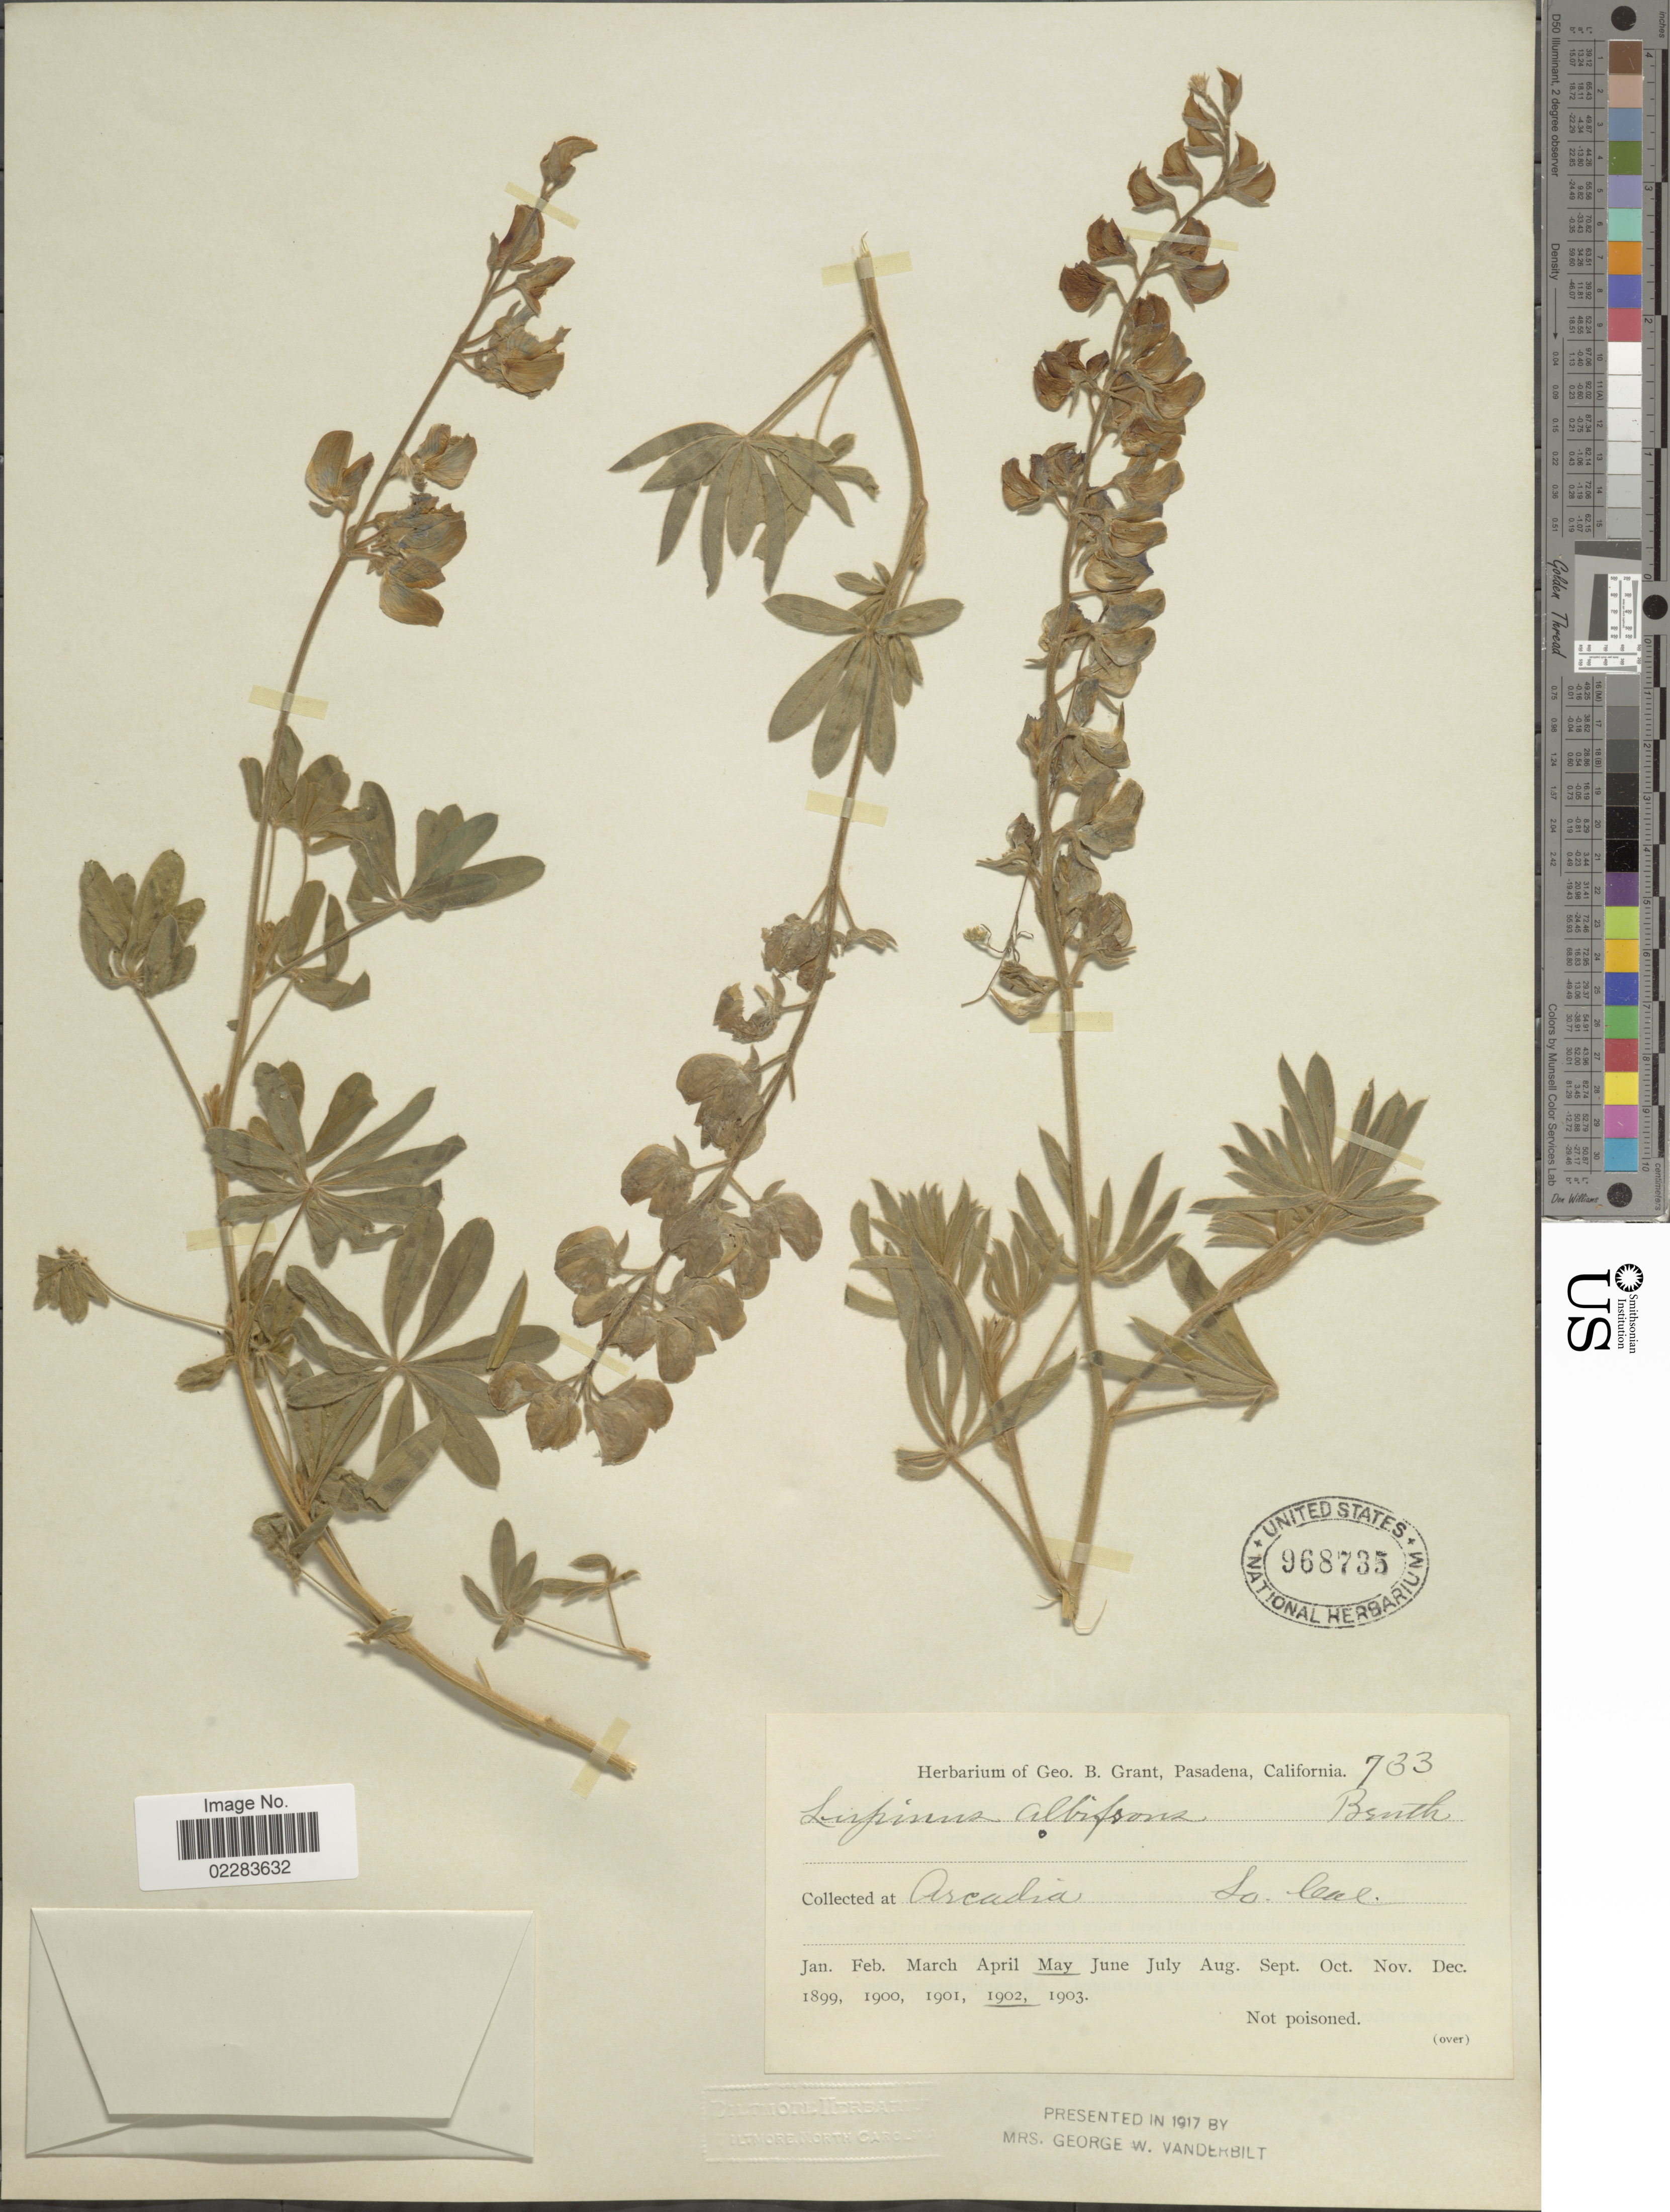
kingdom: Plantae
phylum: Tracheophyta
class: Magnoliopsida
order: Fabales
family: Fabaceae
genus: Lupinus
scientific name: Lupinus albifrons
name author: Benth.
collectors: ex herb. Geo. B. Grant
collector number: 733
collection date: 1902-05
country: United States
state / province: California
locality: Arcadia. Lo. Cal.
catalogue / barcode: US 968735